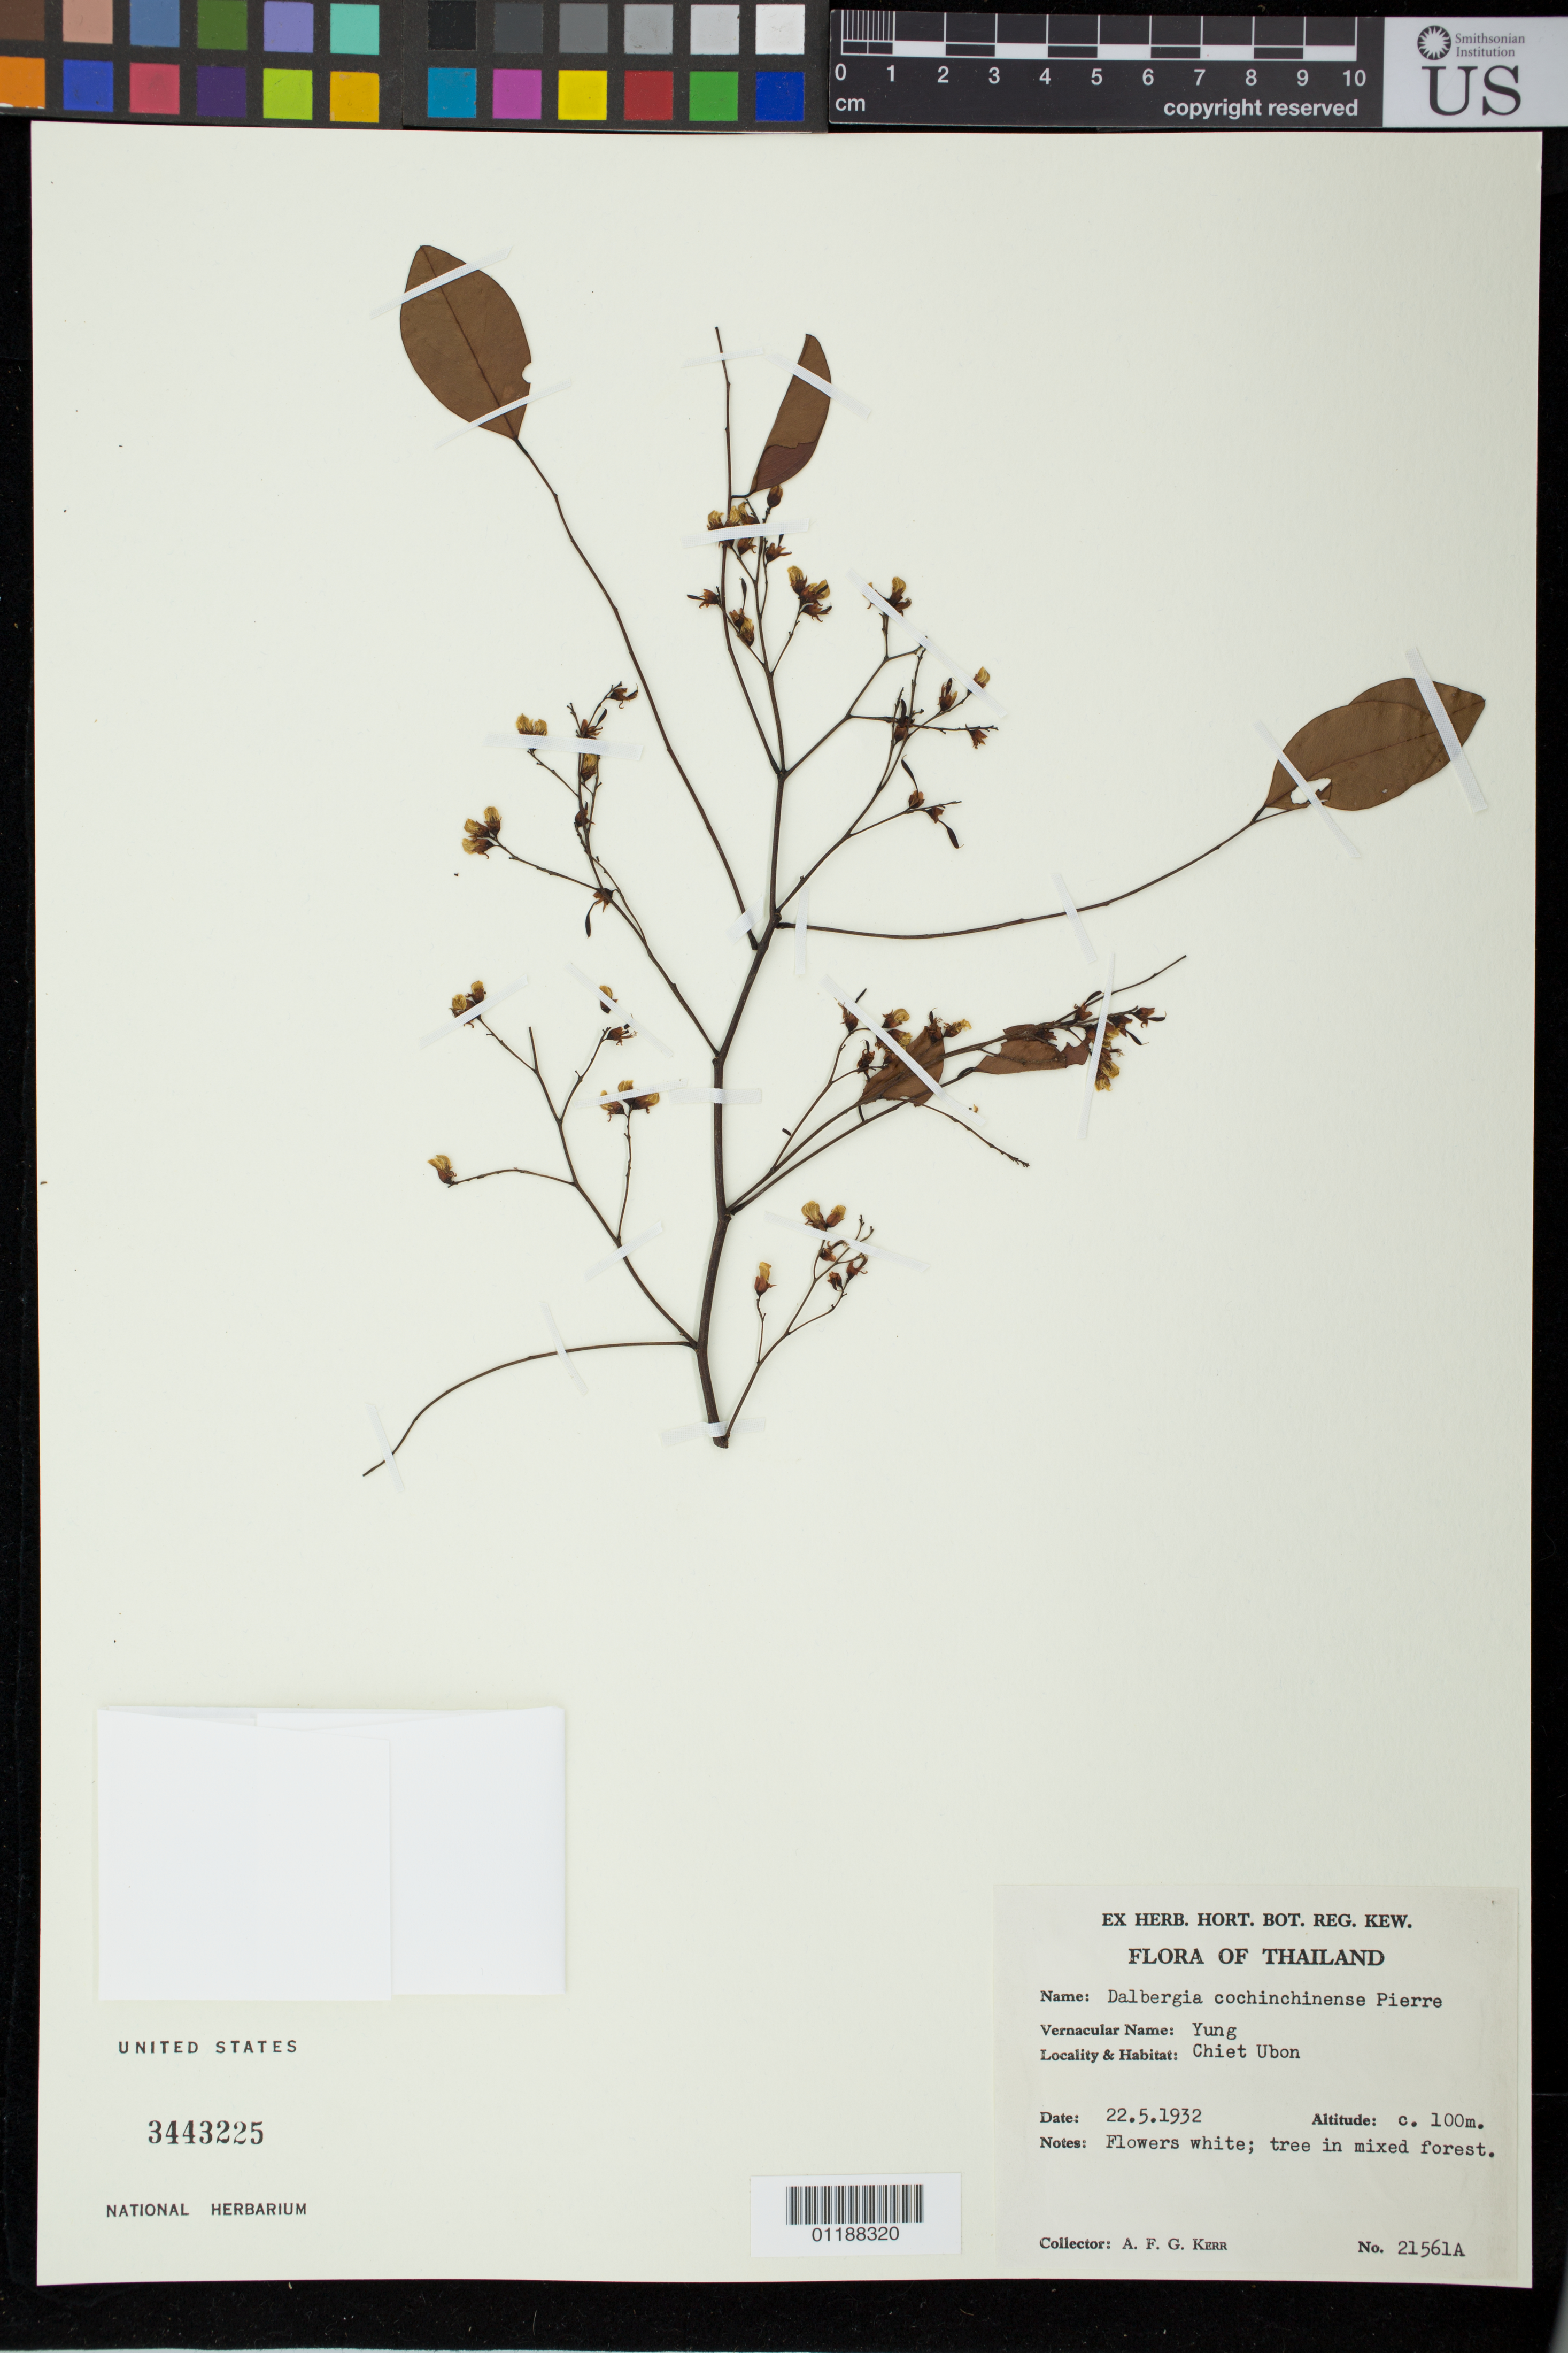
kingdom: Plantae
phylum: Tracheophyta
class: Magnoliopsida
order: Fabales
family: Fabaceae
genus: Dalbergia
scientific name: Dalbergia cochinchinensis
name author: Pierre ex Laness.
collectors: A. F. G. Kerr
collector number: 21561A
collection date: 1932-05-22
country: Thailand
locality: Chiet Ubon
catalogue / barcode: US 3443225